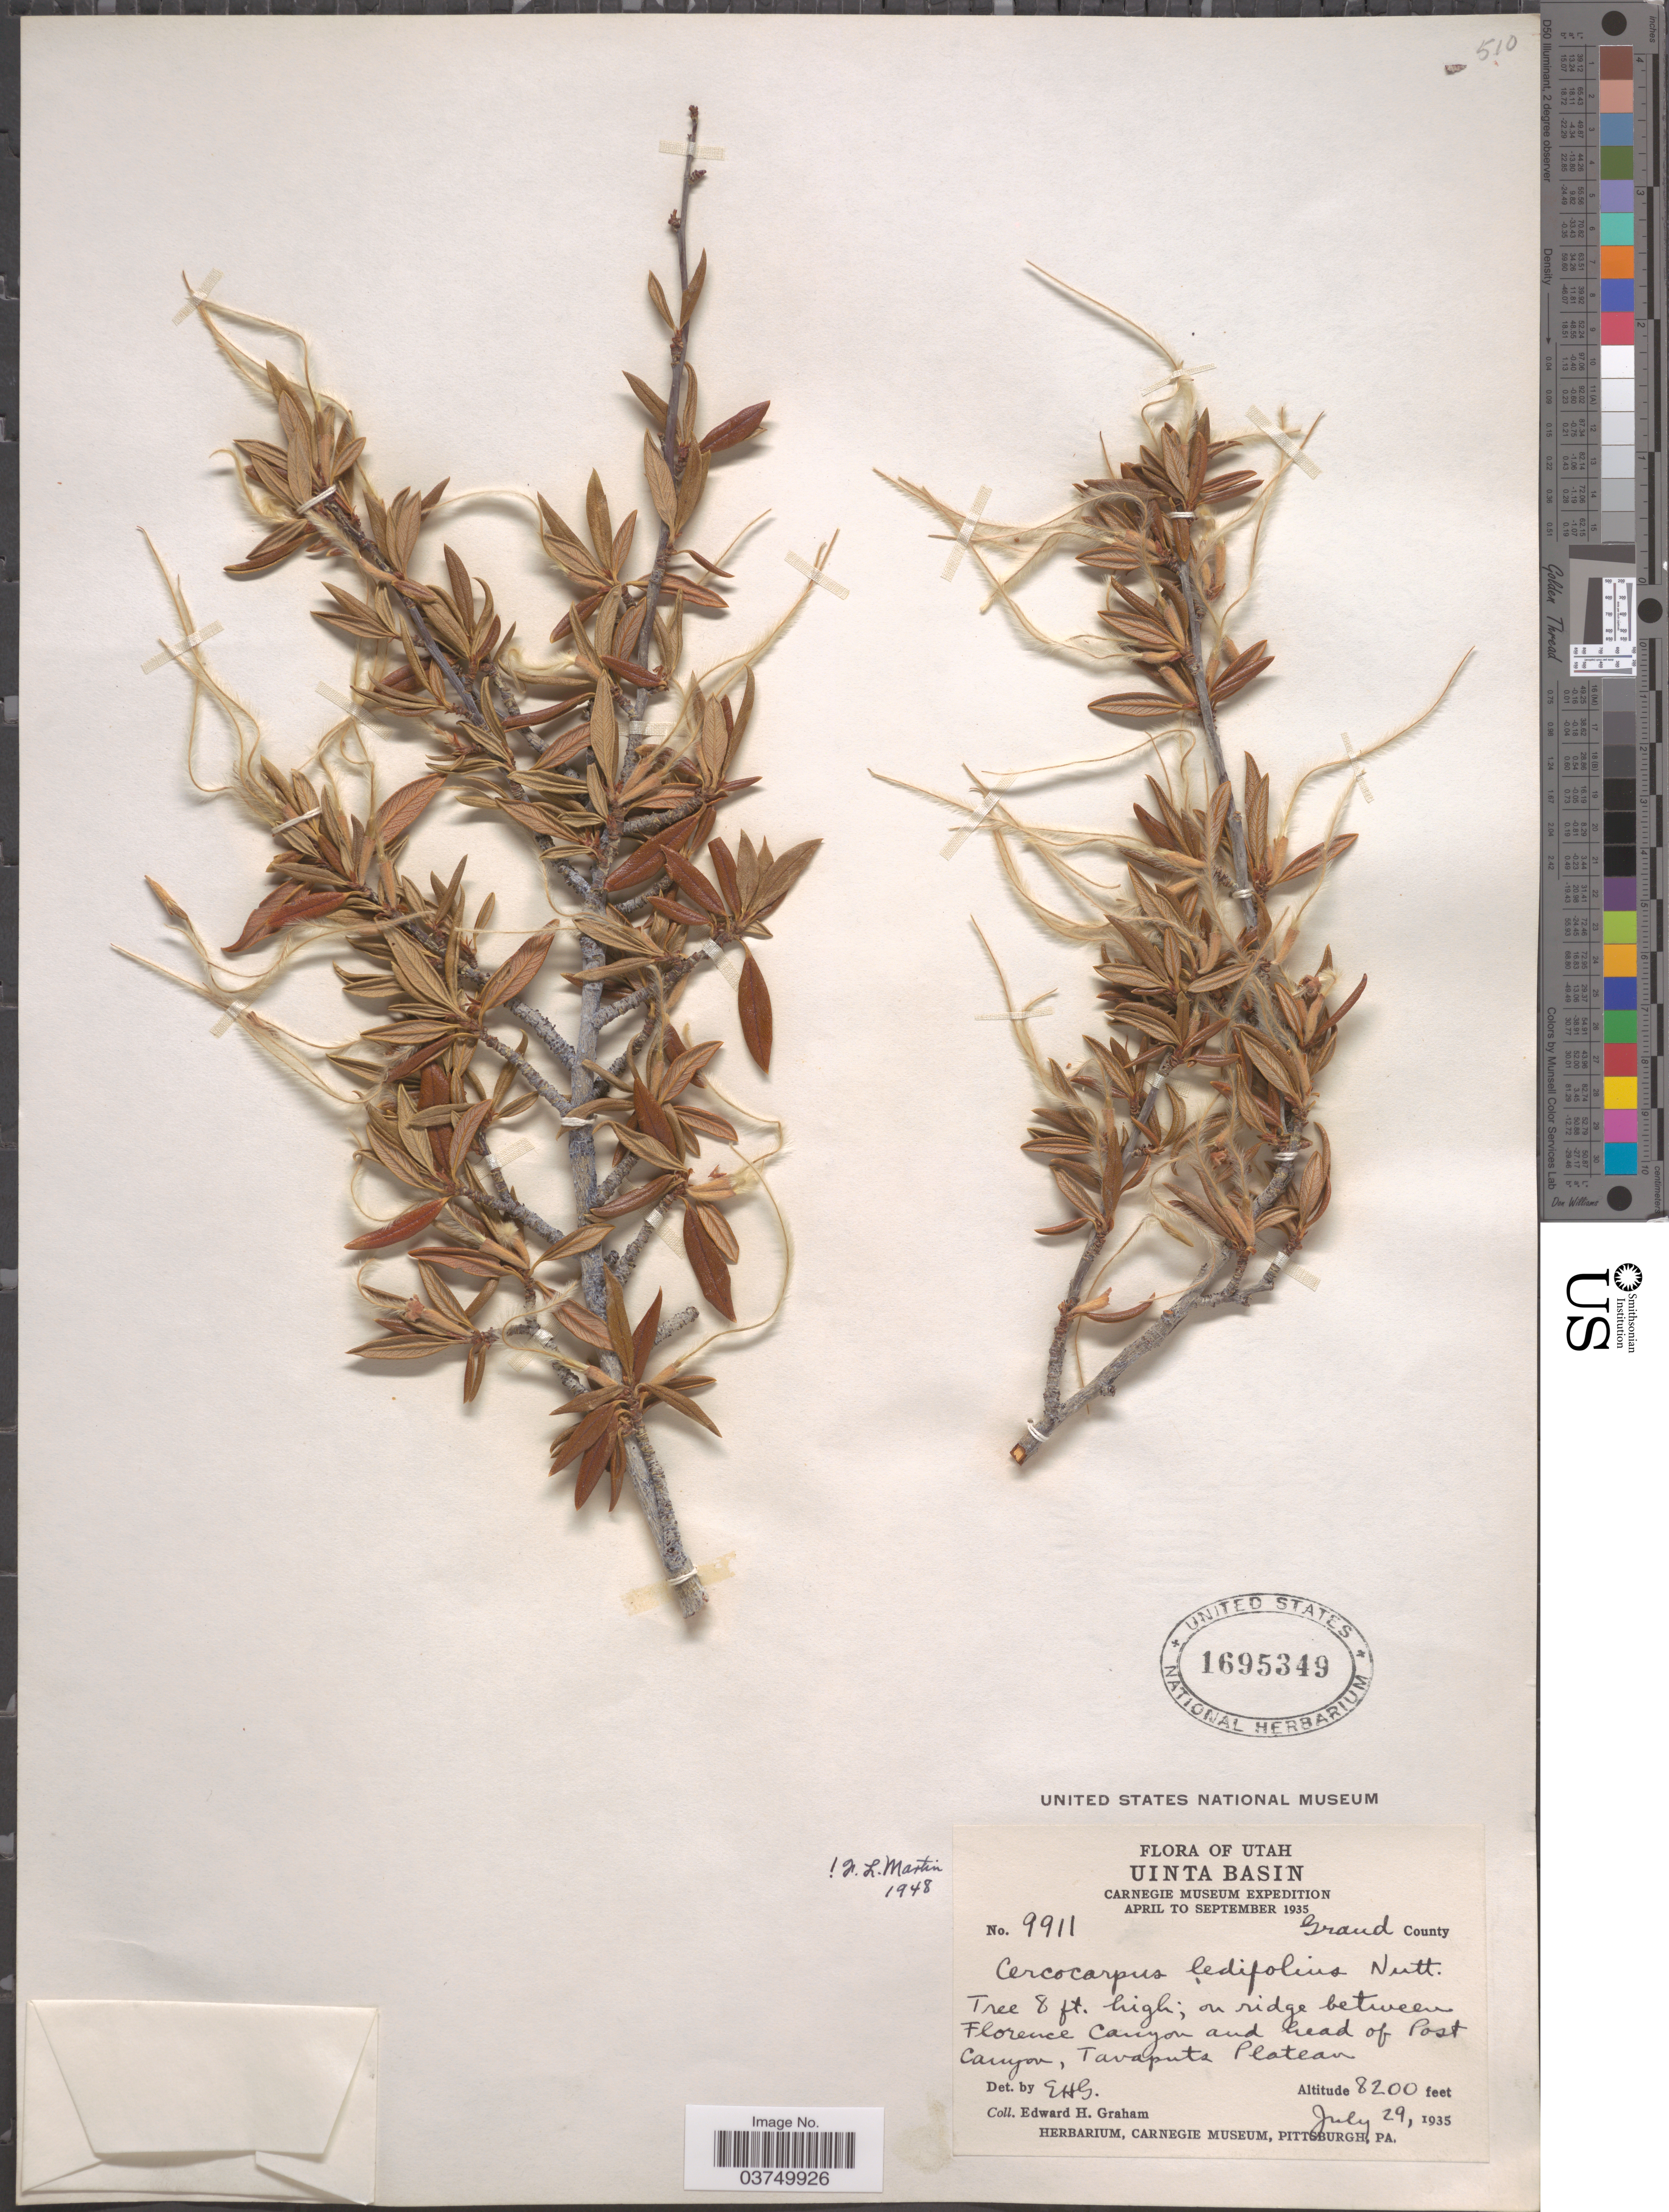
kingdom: Plantae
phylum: Tracheophyta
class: Magnoliopsida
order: Rosales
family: Rosaceae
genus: Cercocarpus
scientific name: Cercocarpus ledifolius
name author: Nutt.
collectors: E. H. Graham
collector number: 9911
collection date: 1935-07-29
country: United States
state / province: Utah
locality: Uinta Basin. Grand County. On ridge between Florence Canyon and head of Post Canyon, Tavaputs Plateau.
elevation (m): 2499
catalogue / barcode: US 1695349